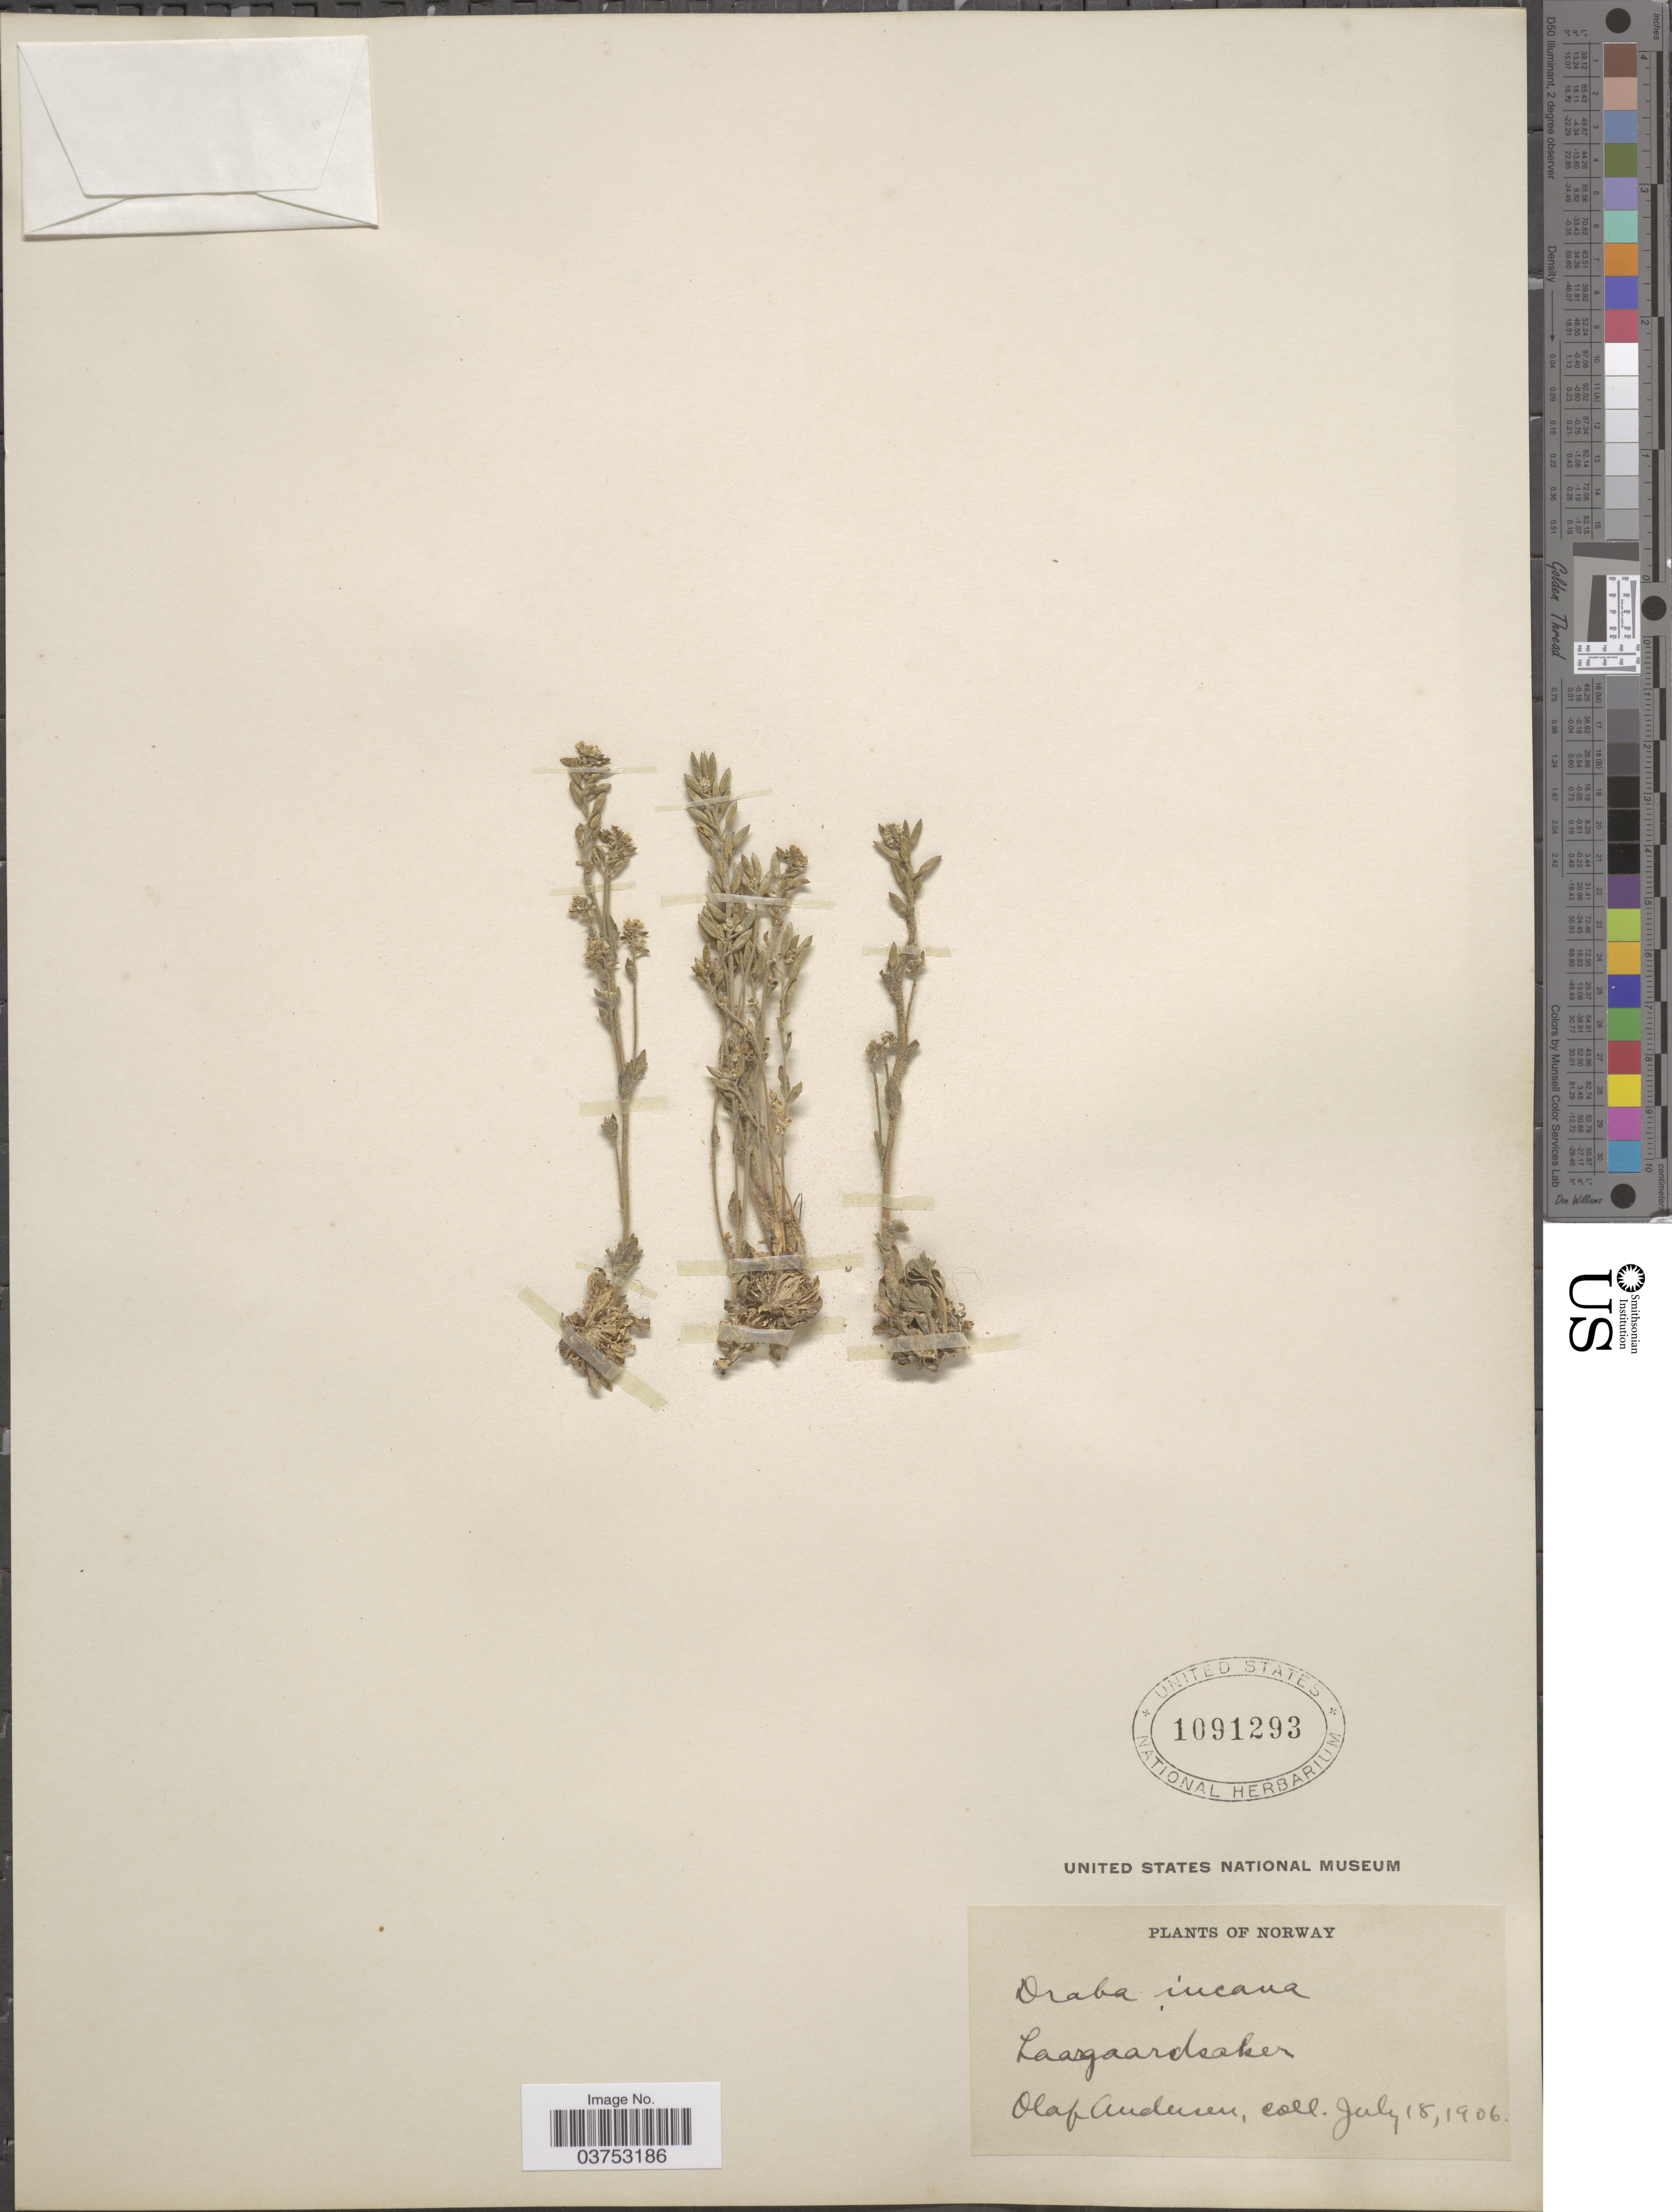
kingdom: Plantae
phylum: Tracheophyta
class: Magnoliopsida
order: Brassicales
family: Brassicaceae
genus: Draba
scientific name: Draba incana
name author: L.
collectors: O. Andersen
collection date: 1906-07-18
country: Norway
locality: Laargaardsaker.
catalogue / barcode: US 1091293